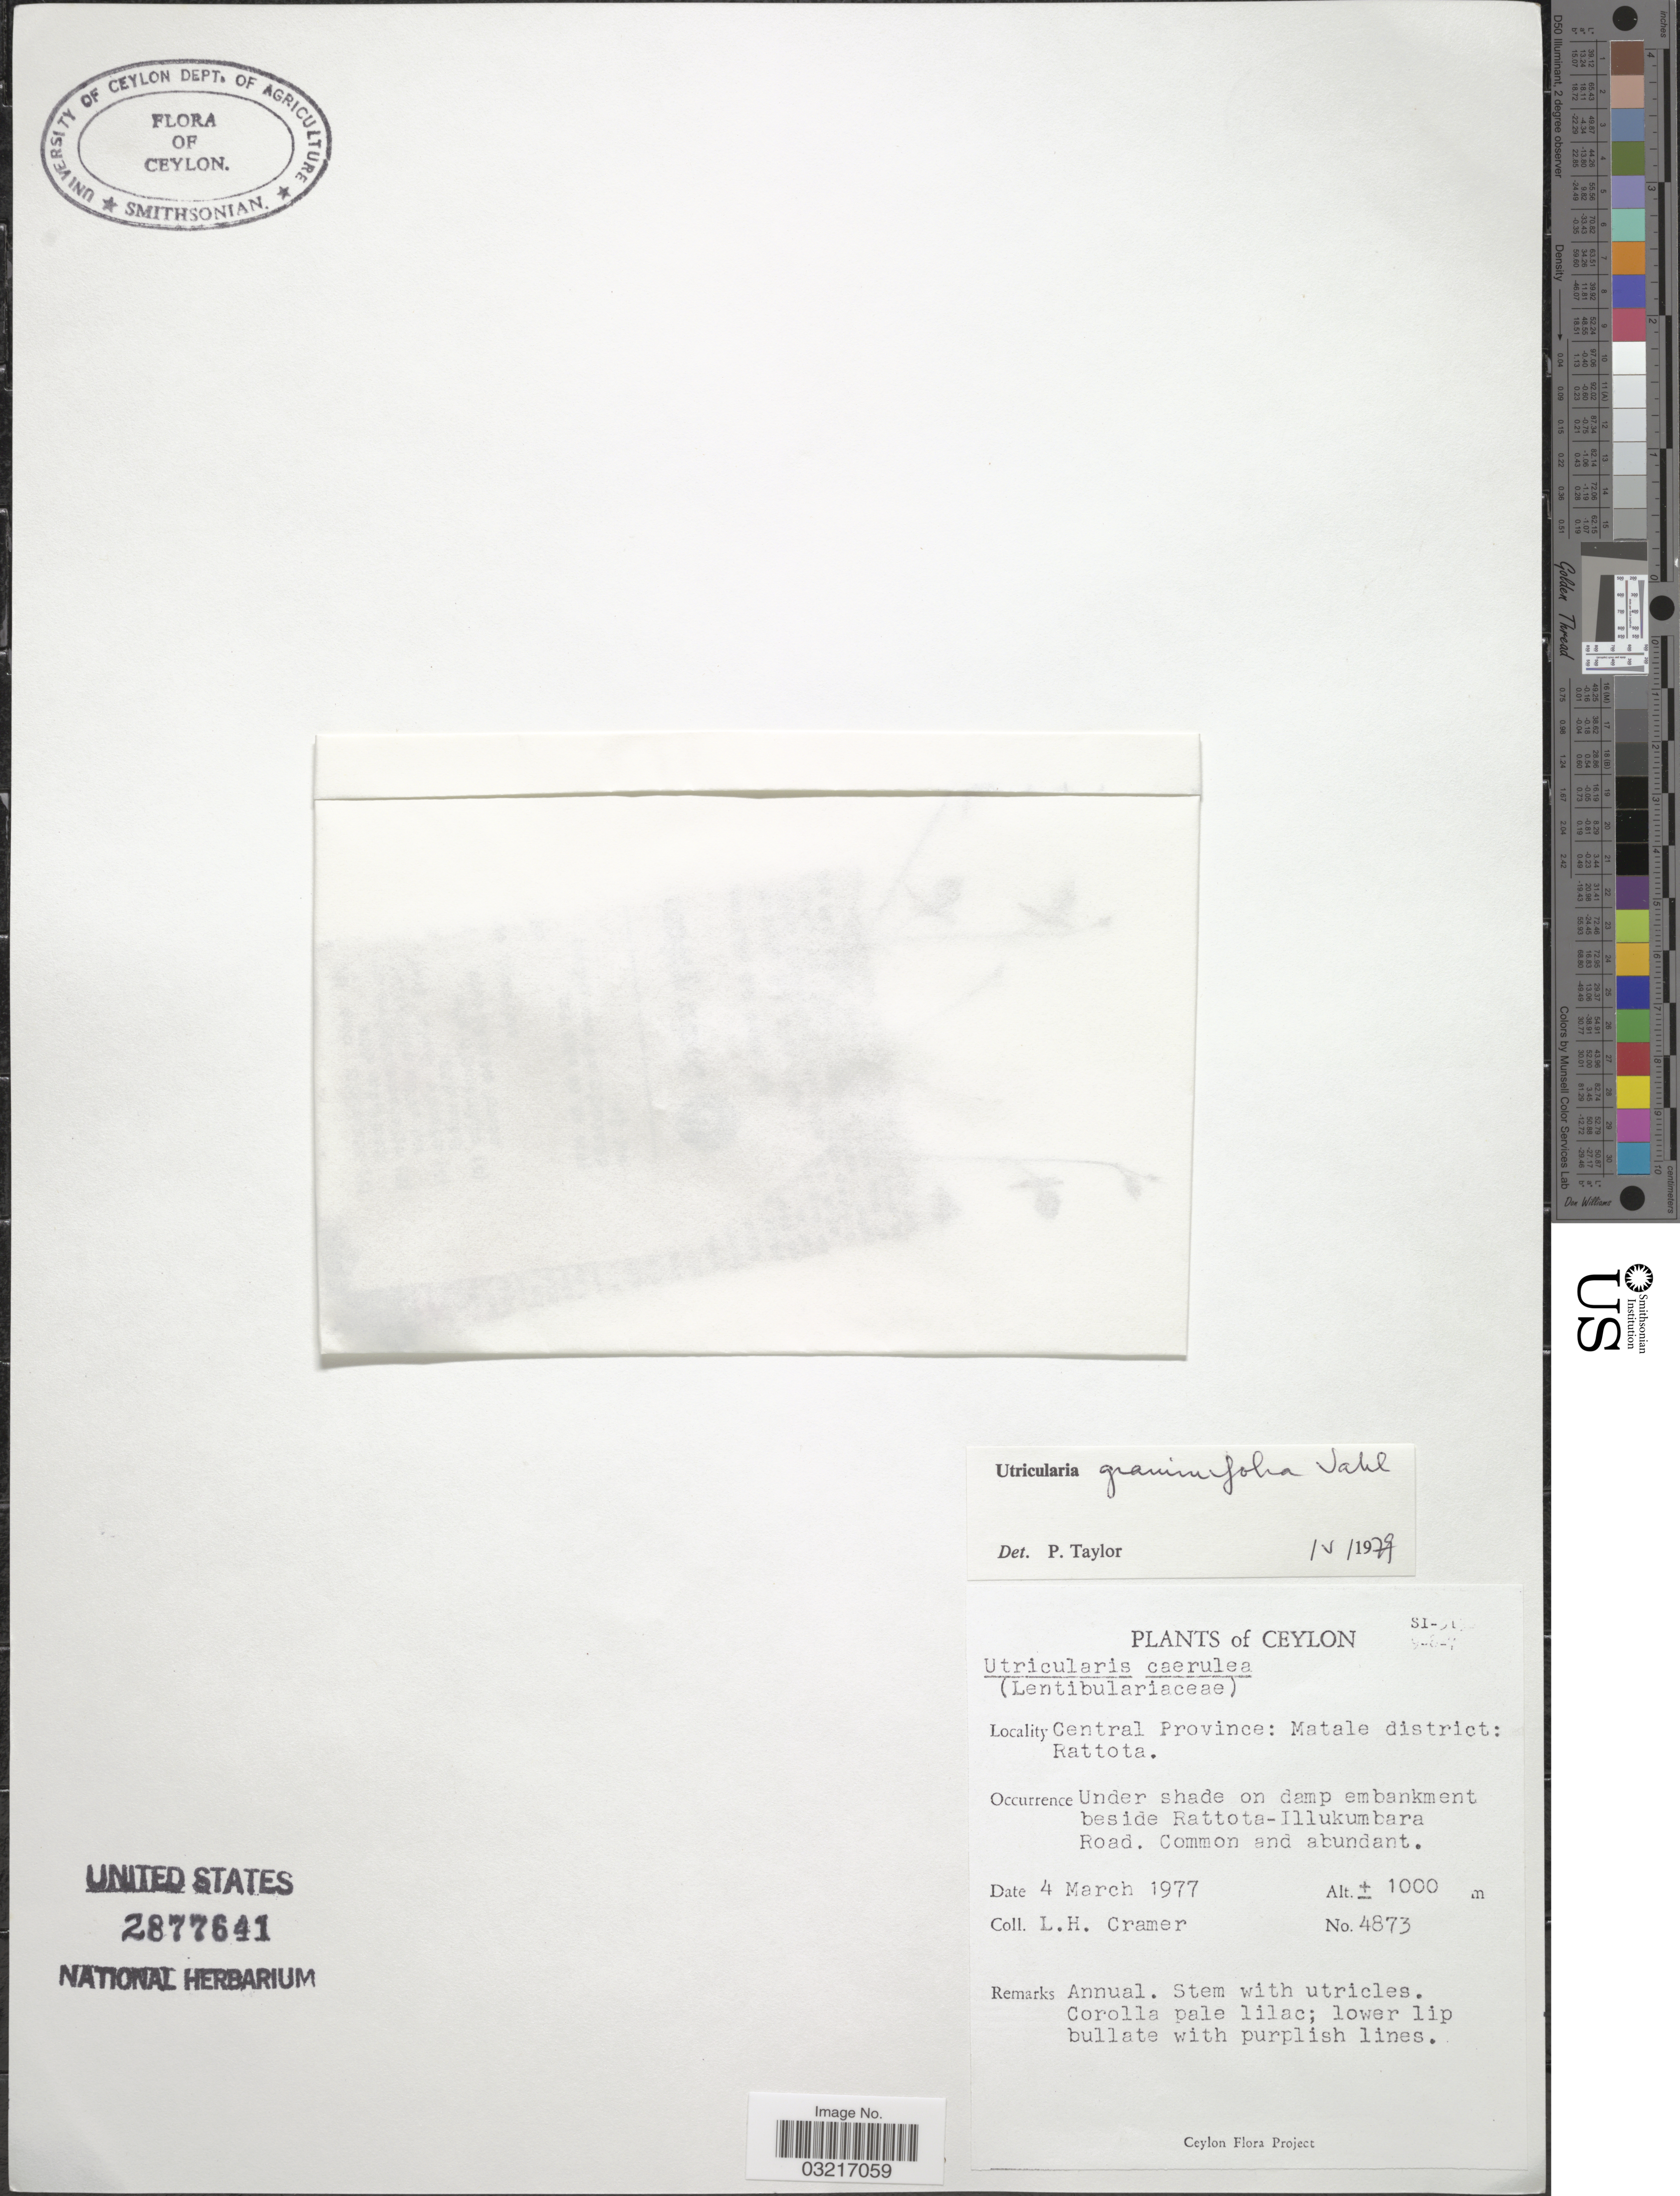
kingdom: Plantae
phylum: Tracheophyta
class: Magnoliopsida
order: Lamiales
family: Lentibulariaceae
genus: Utricularia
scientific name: Utricularia graminifolia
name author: Vahl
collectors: L. H. Cramer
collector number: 4873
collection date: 1977-03-04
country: Sri Lanka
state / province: Central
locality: Ceylon, Matale district: Rattota, Under shade on damp embankment beside Rattota-Illukumbara Road.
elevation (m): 1000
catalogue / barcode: US 2877641